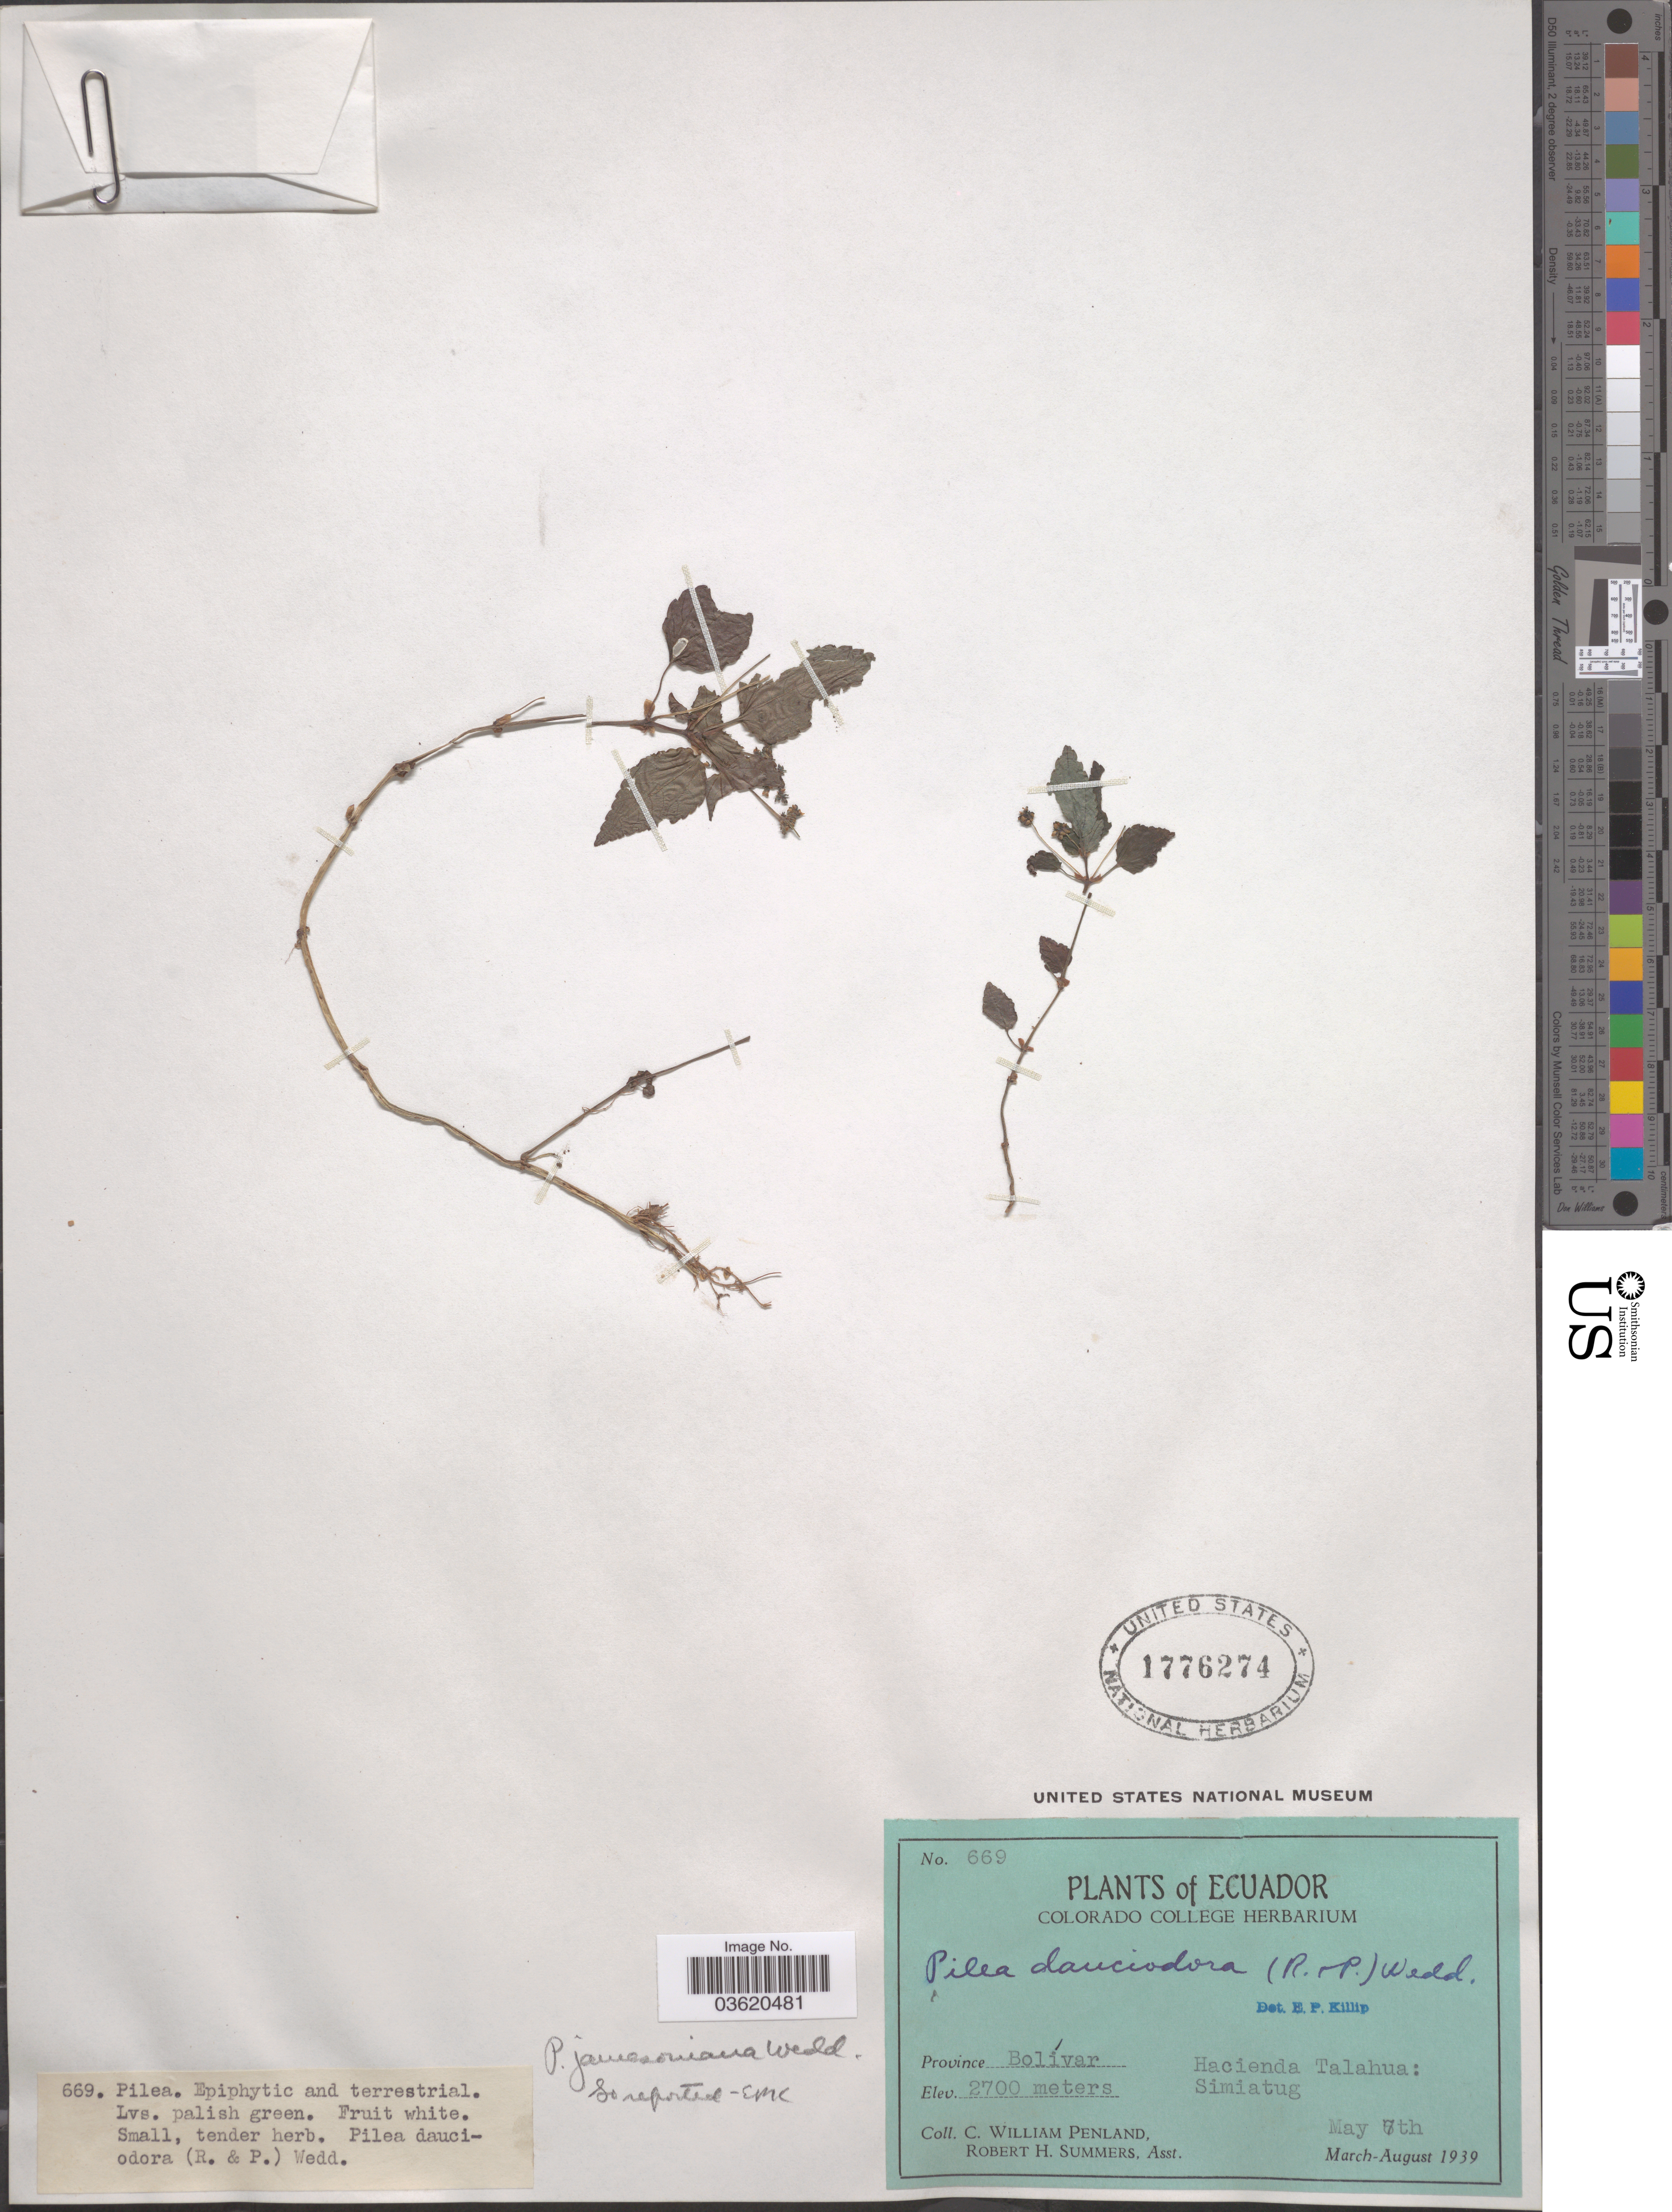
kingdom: Plantae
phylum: Tracheophyta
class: Magnoliopsida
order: Rosales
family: Urticaceae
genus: Pilea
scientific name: Pilea jamesoniana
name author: Wedd.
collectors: C. W. Penland & R. Summers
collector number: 669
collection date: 1939-05-07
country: Ecuador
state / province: Bolívar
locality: Hacienda Talahua: Simiatug.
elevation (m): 2700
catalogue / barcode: US 1776274